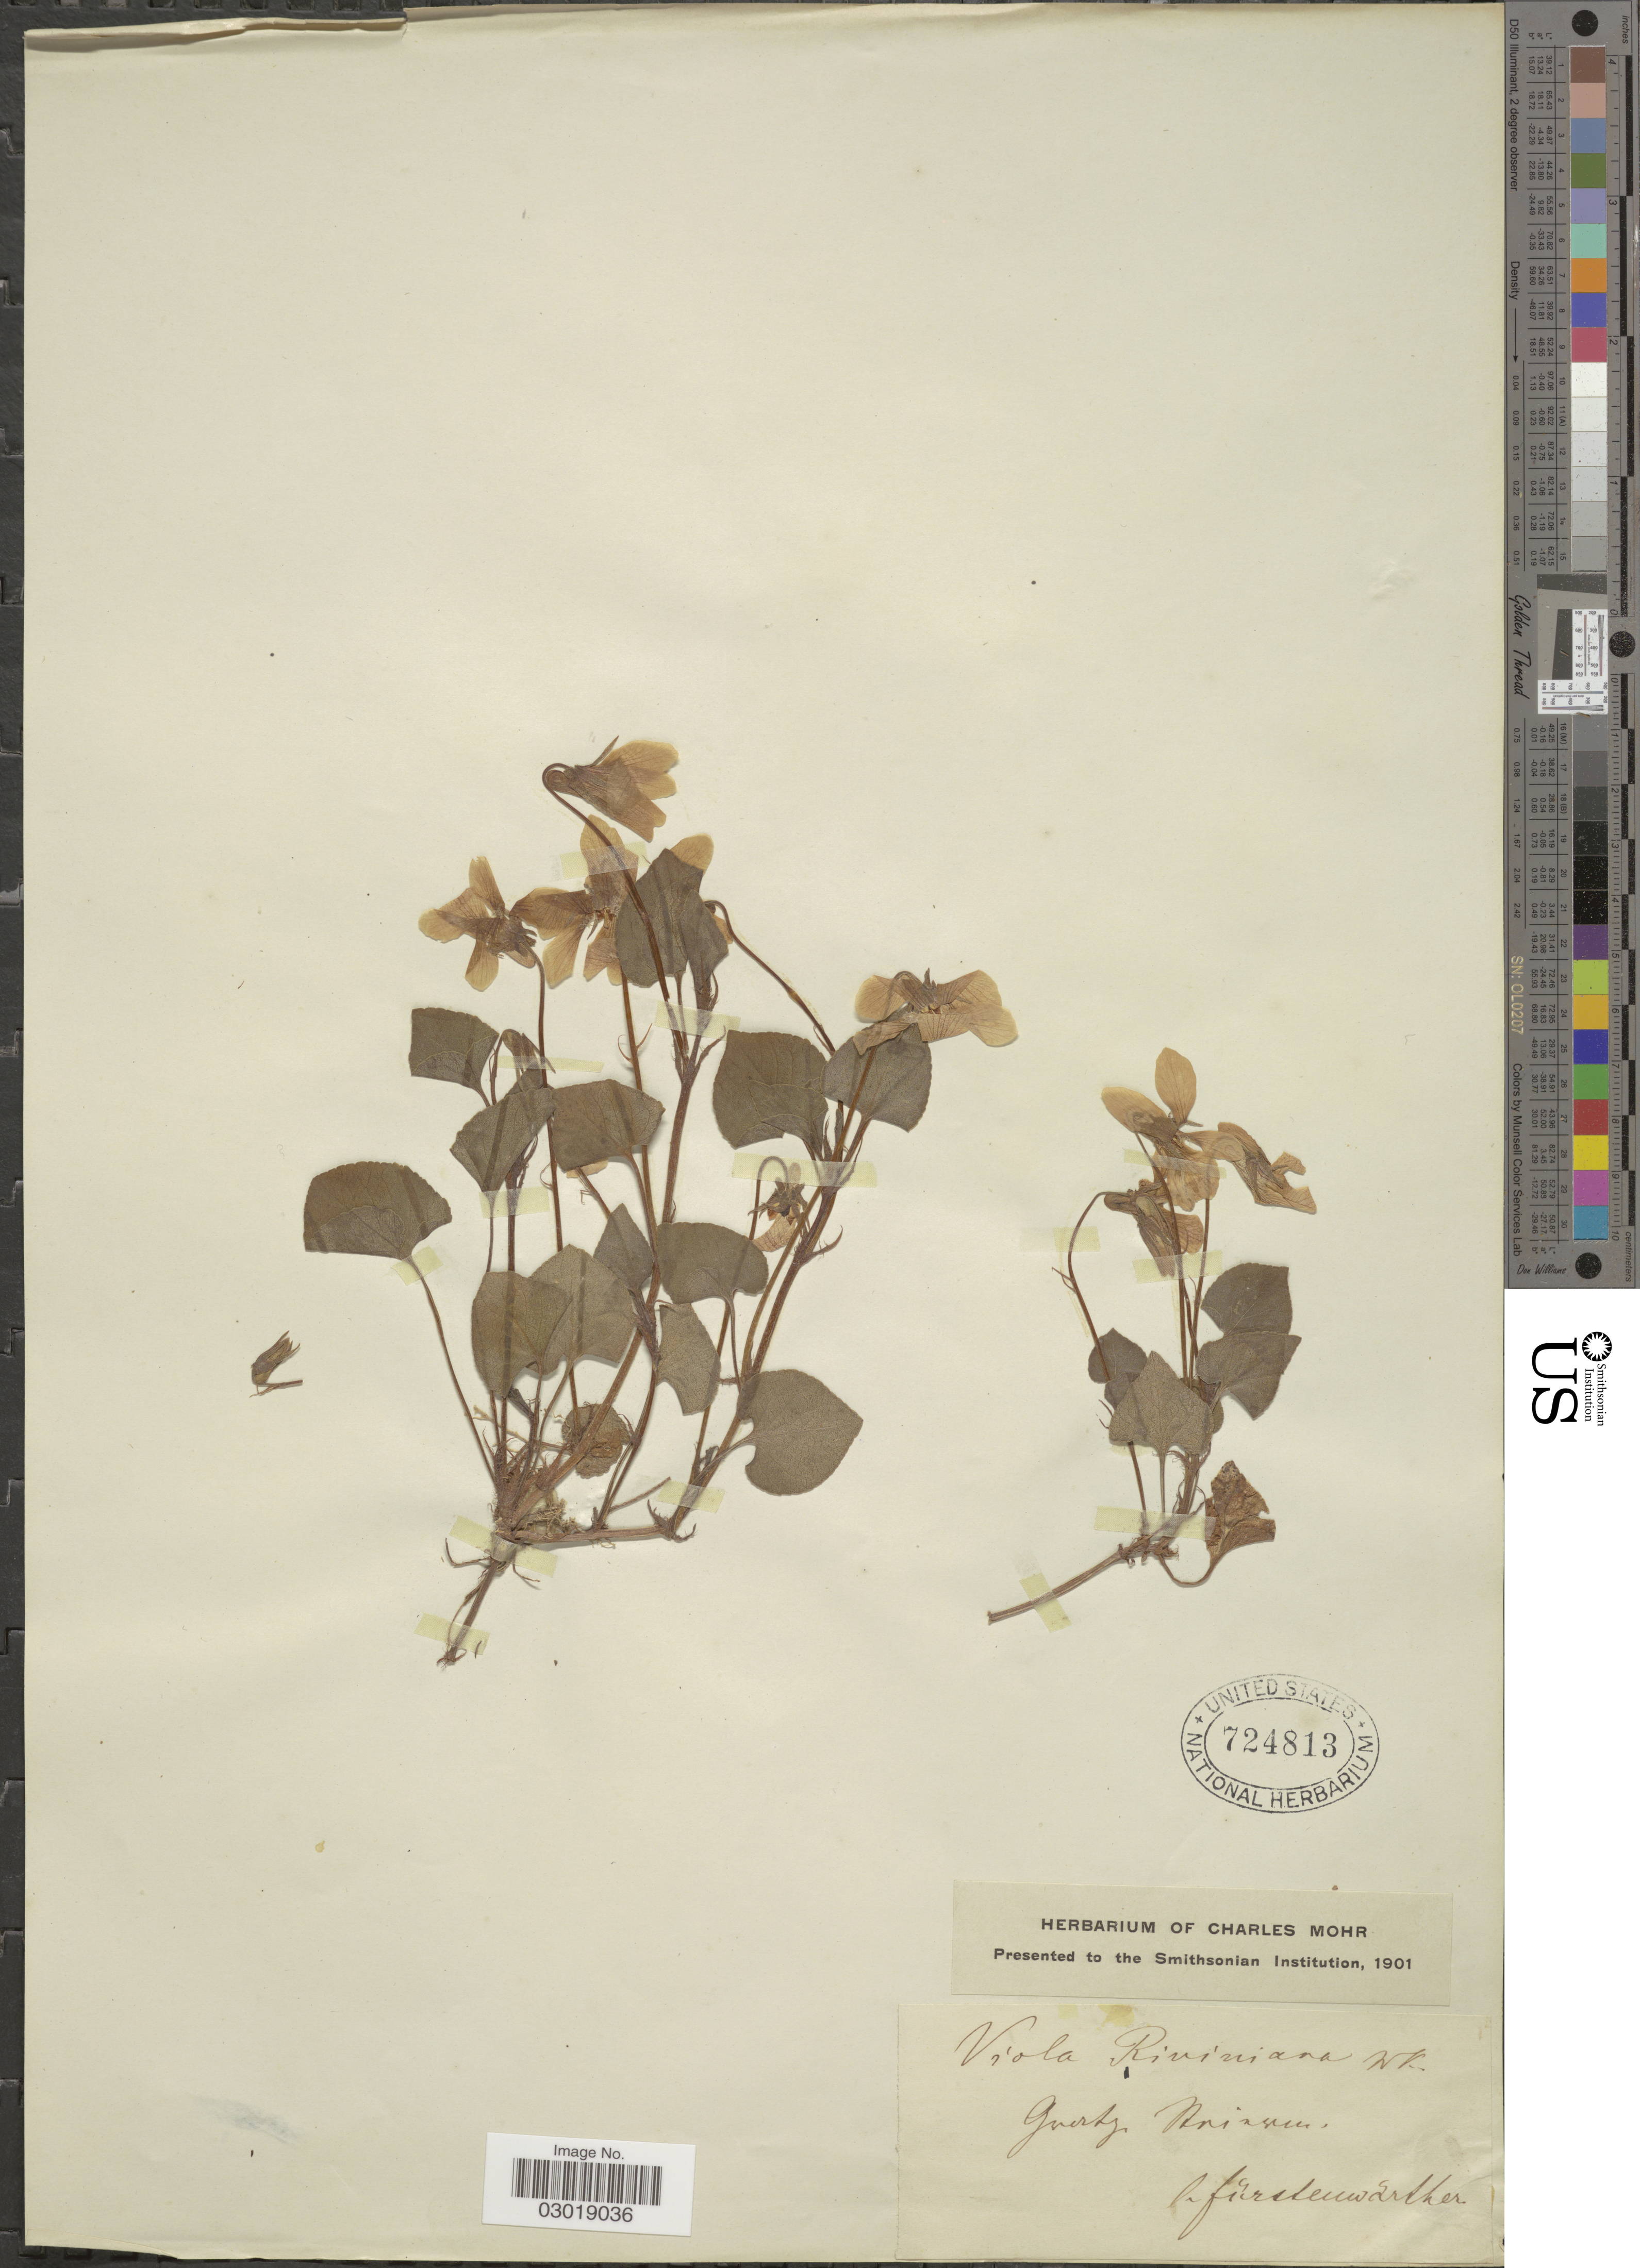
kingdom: Plantae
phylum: Tracheophyta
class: Magnoliopsida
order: Malpighiales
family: Violaceae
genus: Viola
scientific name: Viola riviniana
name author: Rchb.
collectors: Fürstenwárther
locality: Guertz Nrinsun. [interpreted]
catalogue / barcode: US 724813